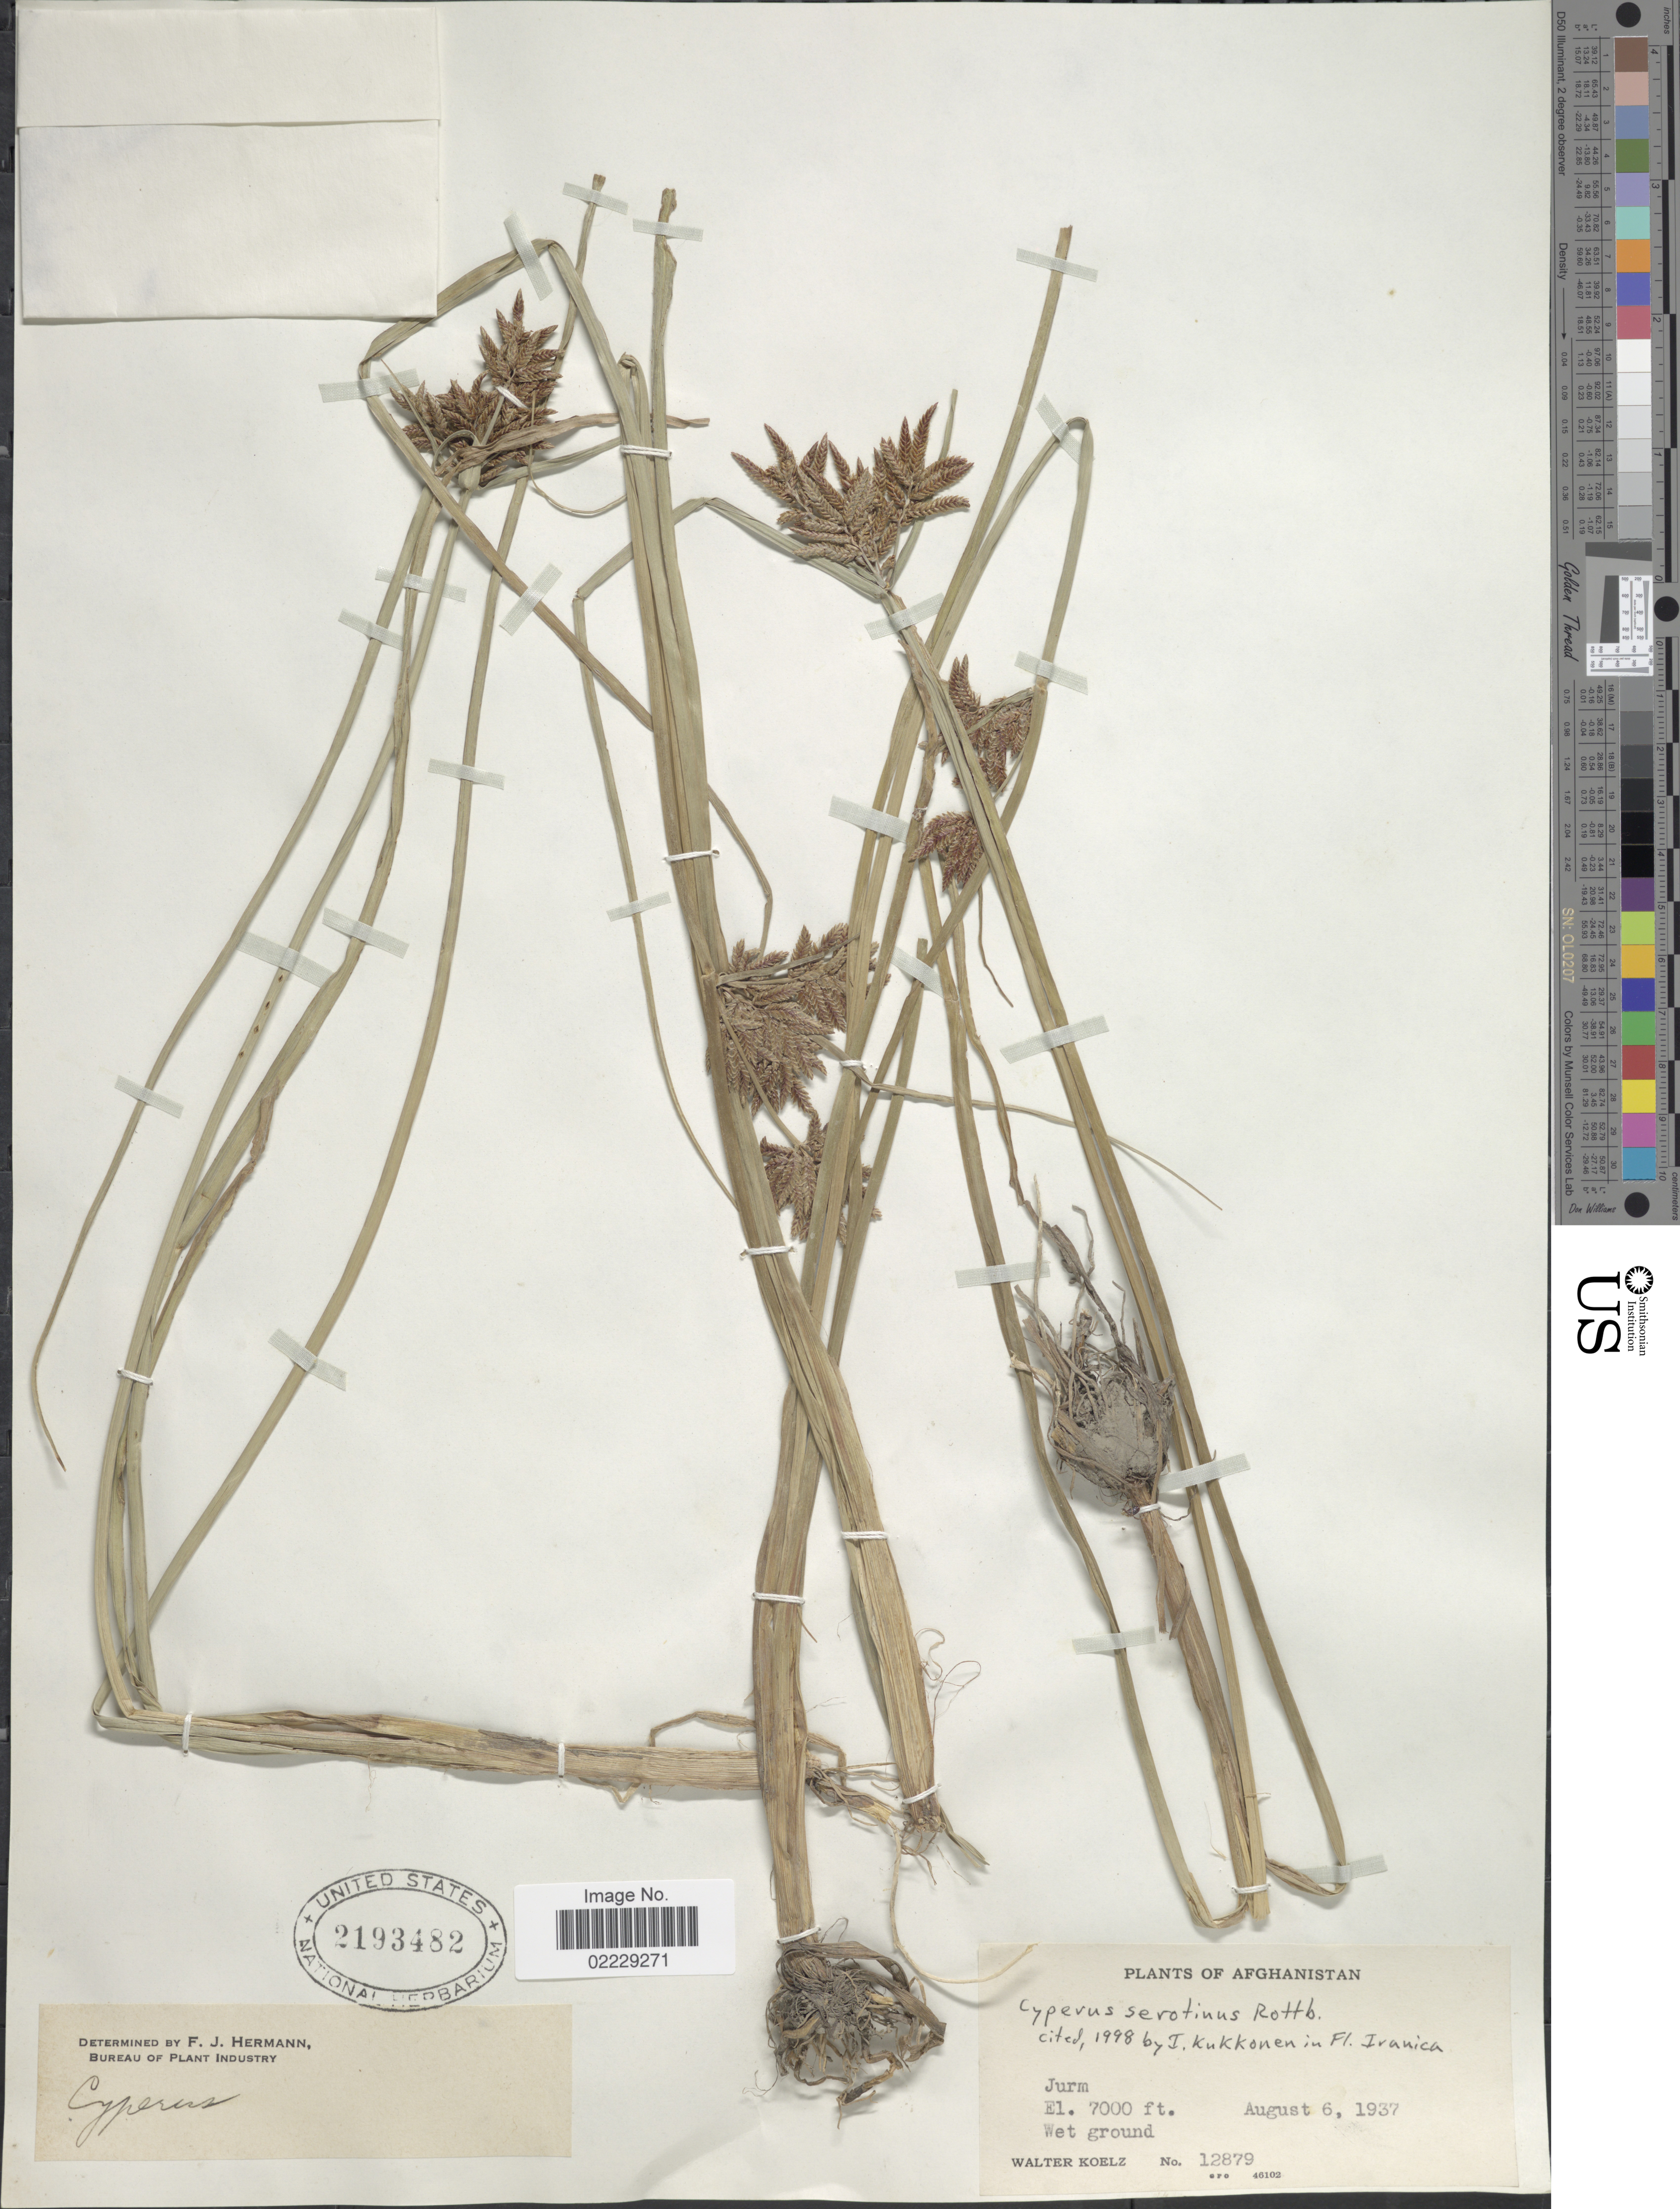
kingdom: Plantae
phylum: Tracheophyta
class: Liliopsida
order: Poales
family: Cyperaceae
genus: Cyperus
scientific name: Cyperus serotinus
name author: Rottb.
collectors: W. N. Koelz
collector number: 12879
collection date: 1937-08-06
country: Afghanistan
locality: Jurm, wet ground.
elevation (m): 2134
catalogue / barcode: US 2193482